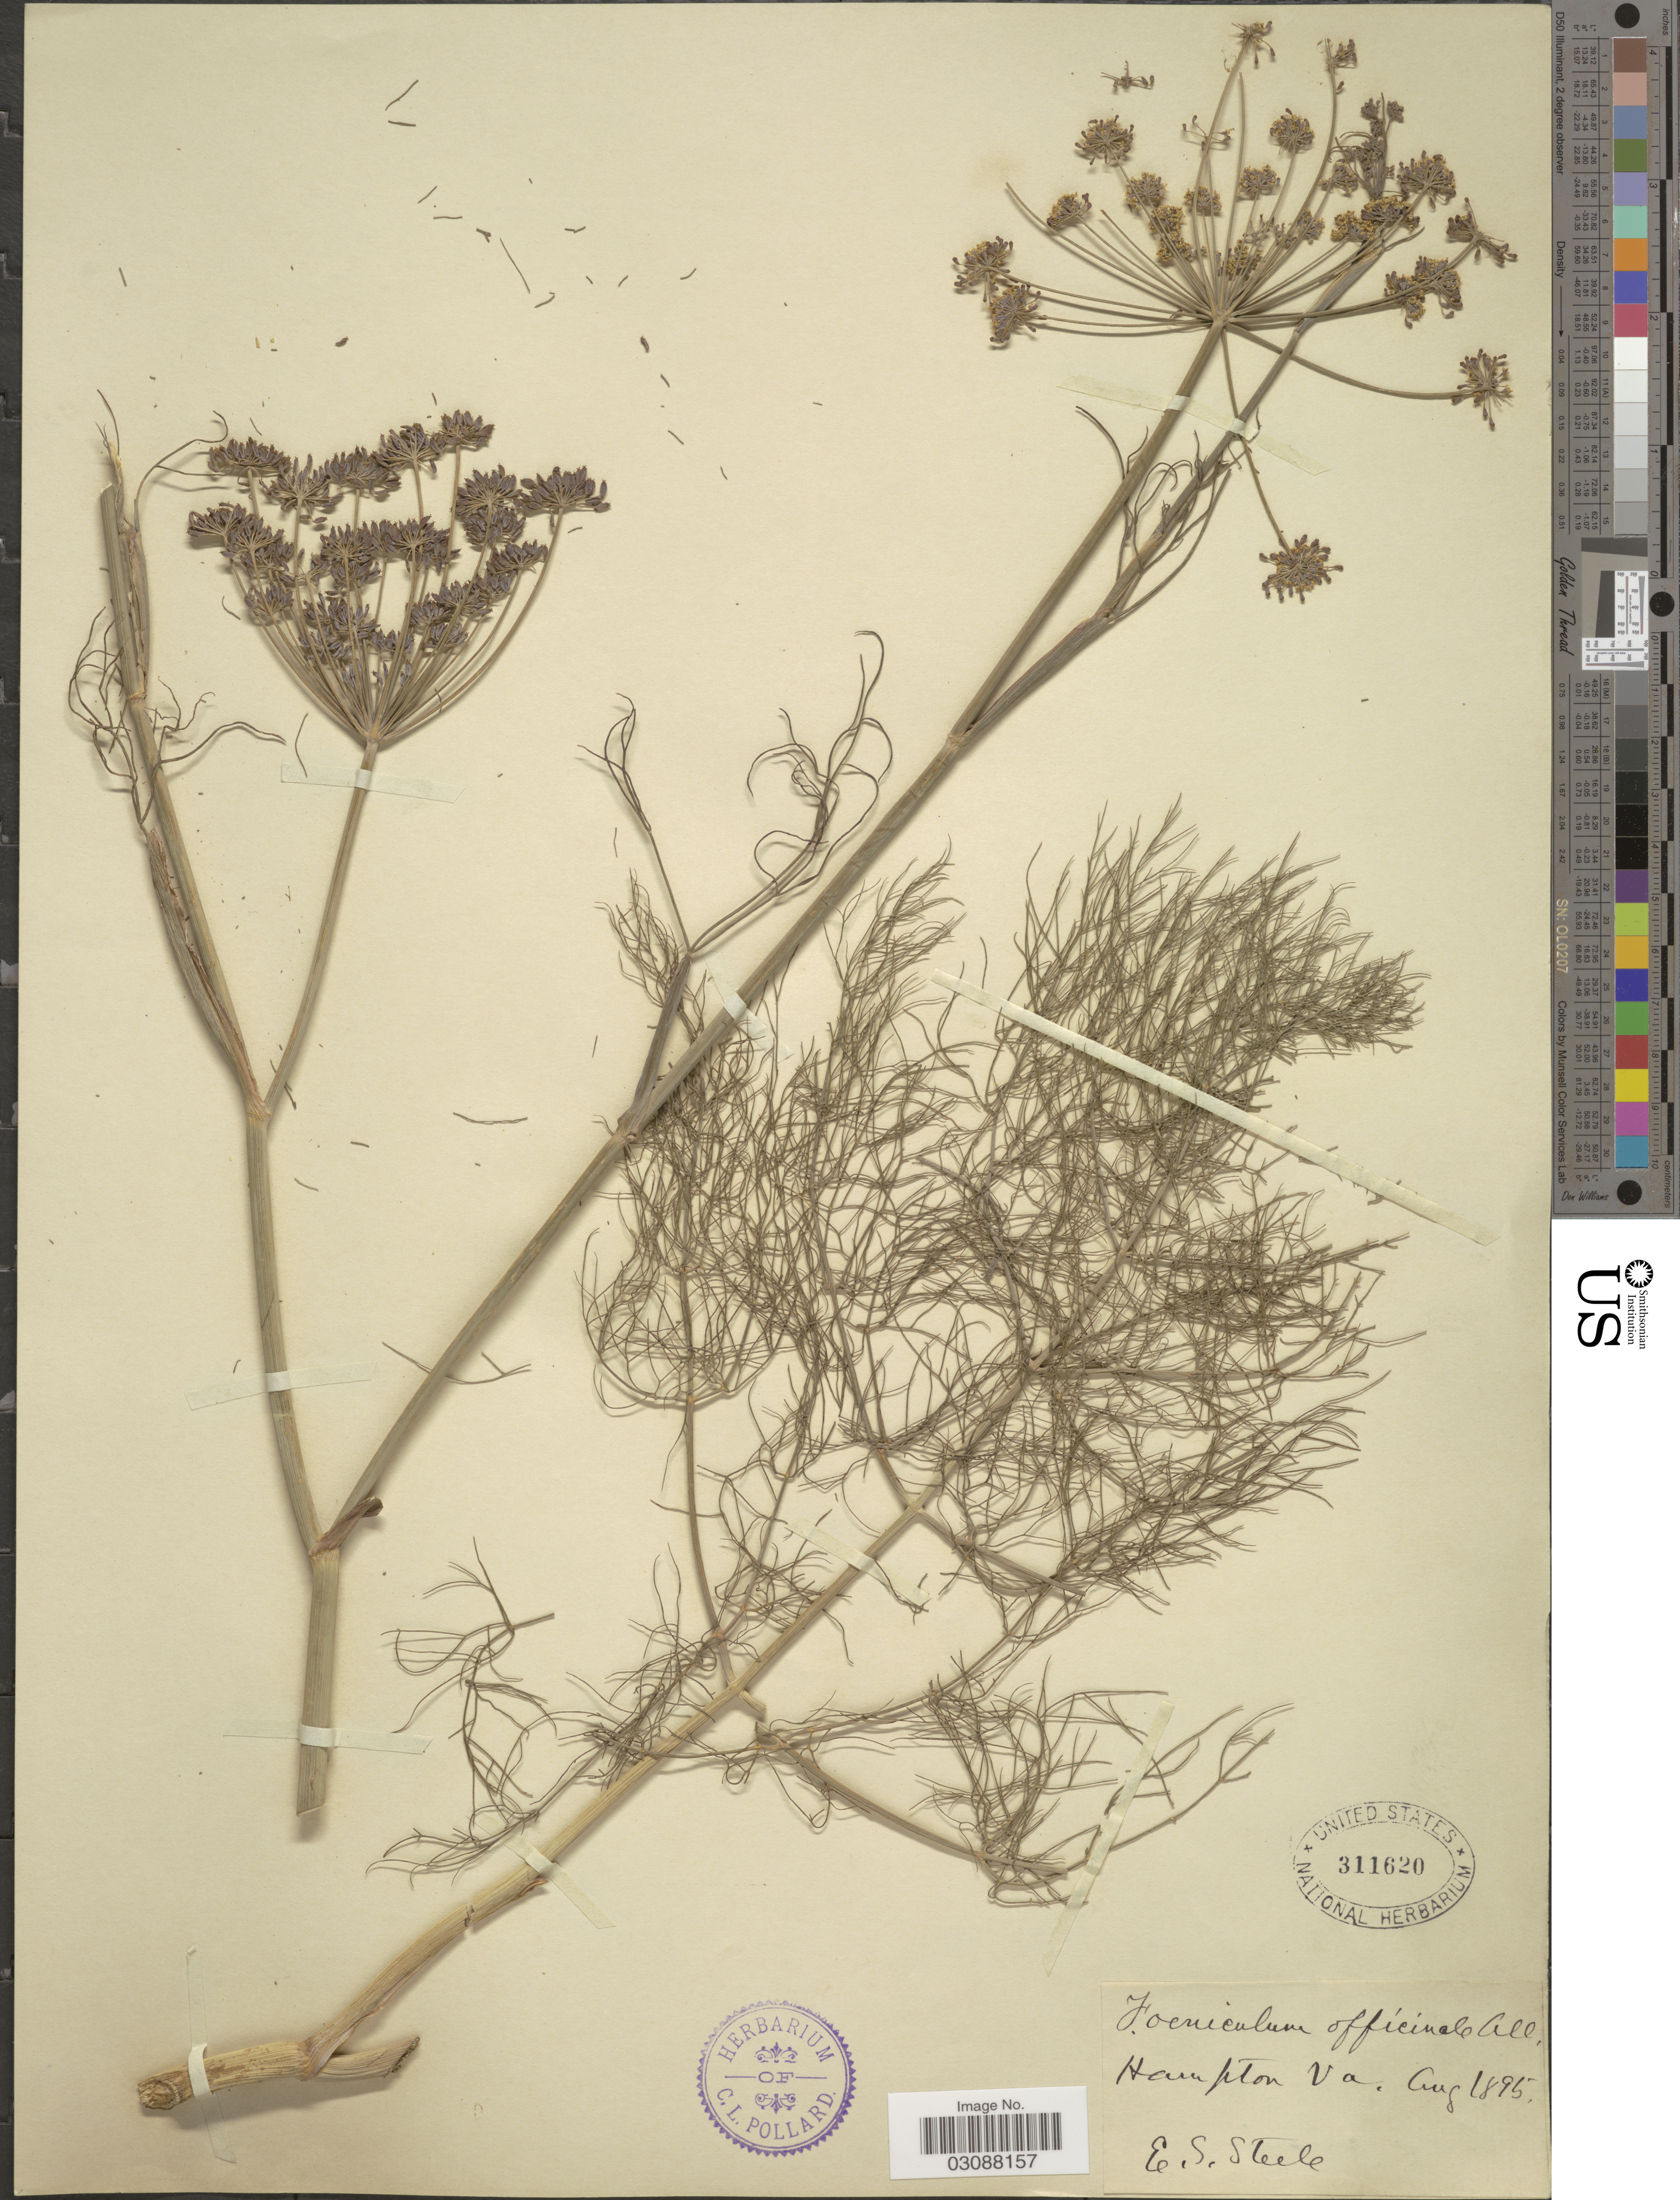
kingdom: Plantae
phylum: Tracheophyta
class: Magnoliopsida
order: Apiales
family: Apiaceae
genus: Foeniculum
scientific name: Foeniculum vulgare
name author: Mill.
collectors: E. Steele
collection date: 1895-08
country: United States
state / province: Virginia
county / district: City of Hampton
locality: Hampton.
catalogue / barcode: US 311620